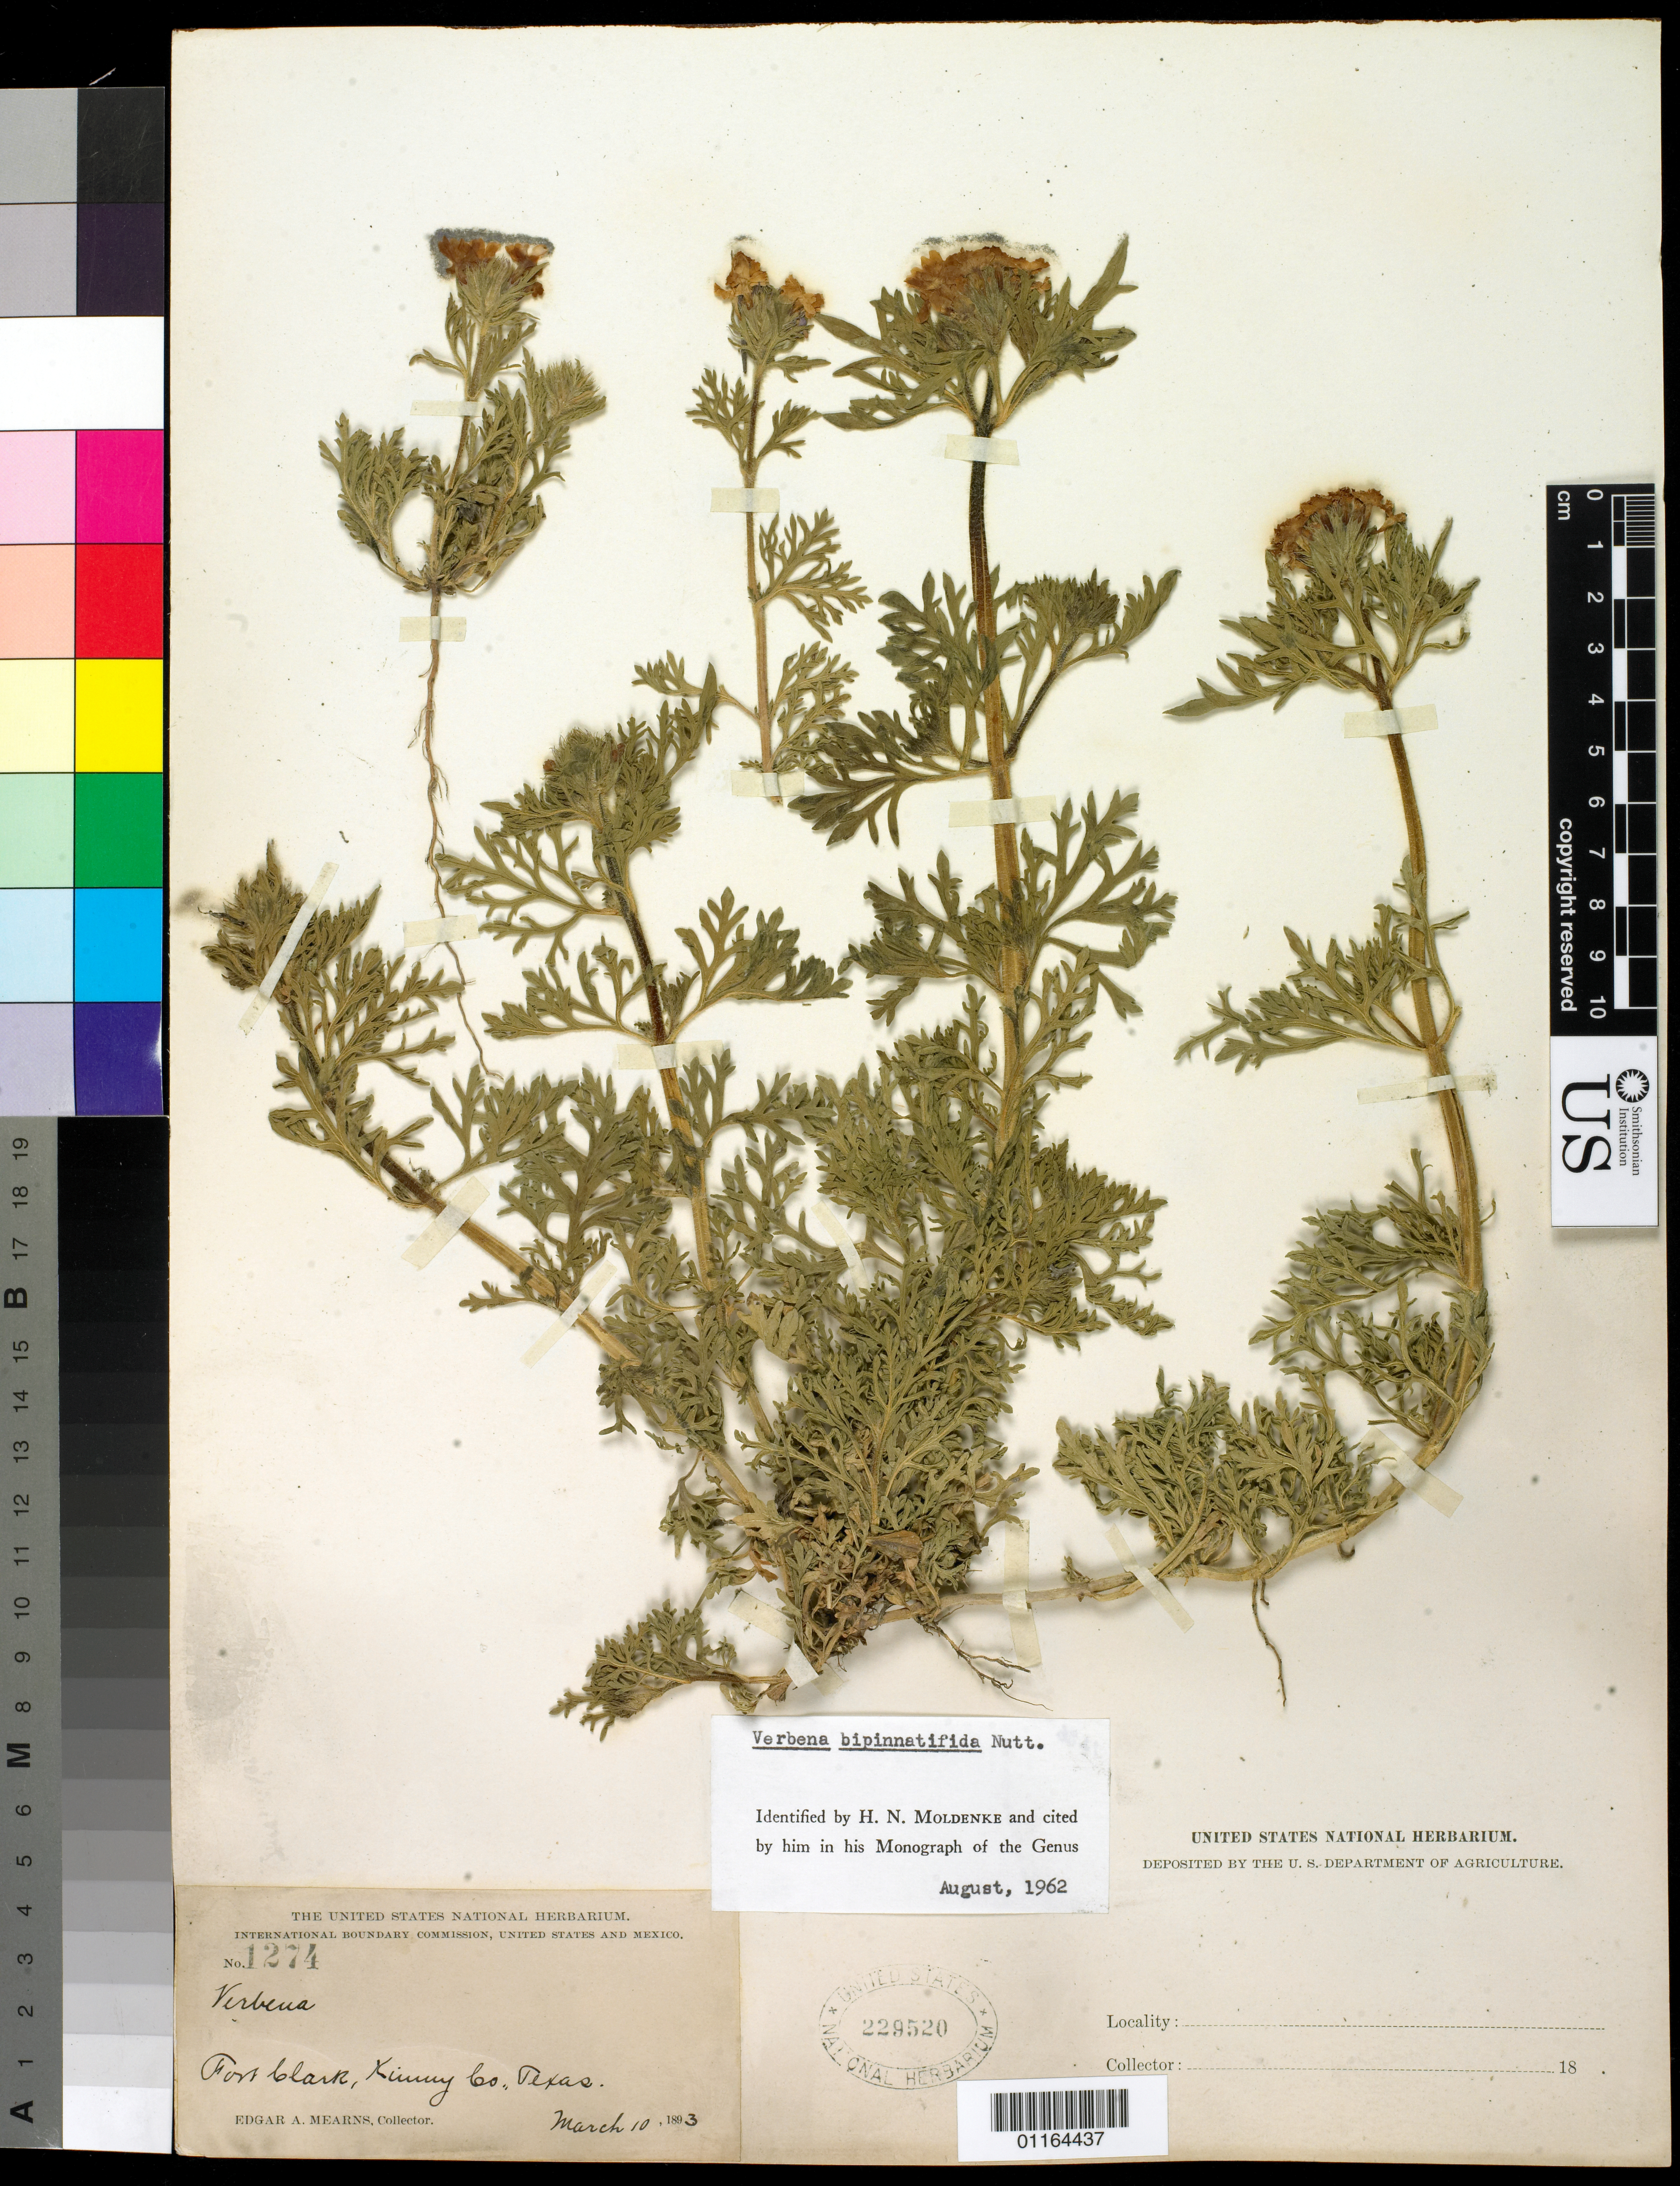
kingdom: Plantae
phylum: Tracheophyta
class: Magnoliopsida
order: Lamiales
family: Verbenaceae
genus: Verbena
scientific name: Verbena bipinnatifida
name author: (Schauer) Nutt.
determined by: Moldenke, H. N.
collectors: E. A. Mearns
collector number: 1274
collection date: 1893-03-10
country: United States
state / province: Texas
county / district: Kinney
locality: Fort Clark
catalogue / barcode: US 229520